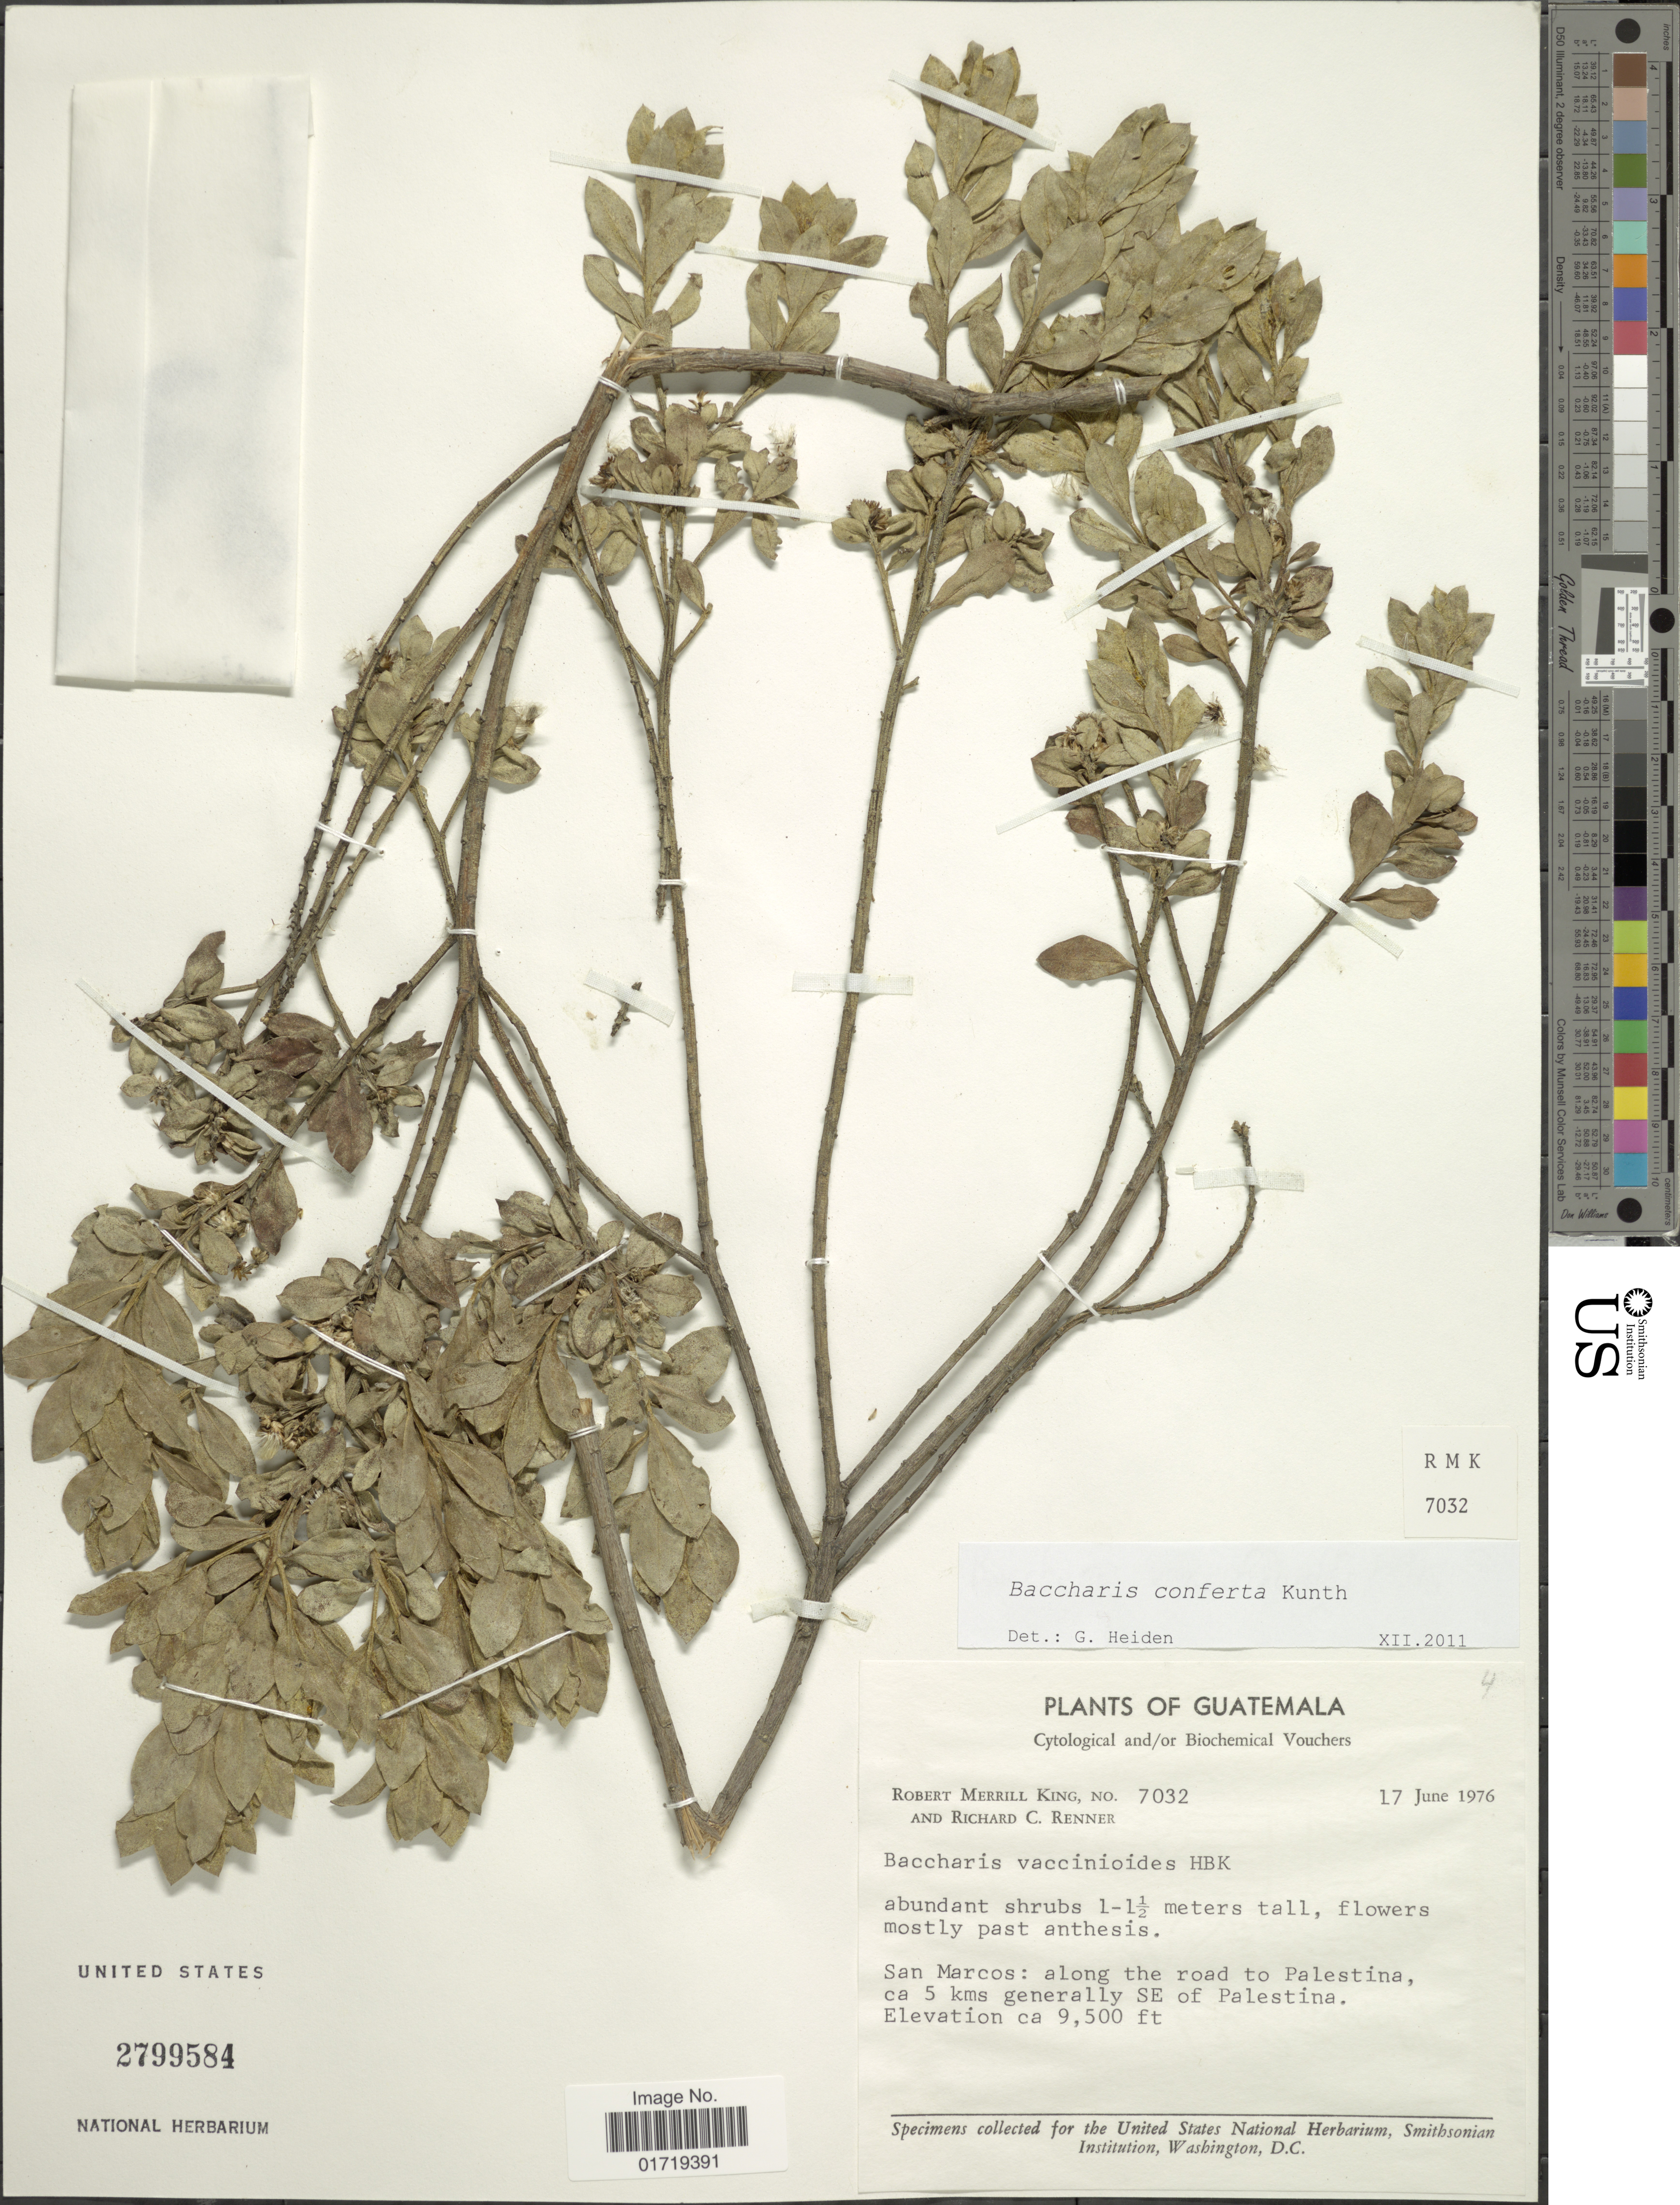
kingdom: Plantae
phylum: Tracheophyta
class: Magnoliopsida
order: Asterales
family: Asteraceae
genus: Baccharis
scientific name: Baccharis conferta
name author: Kunth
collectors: R. M. King & R. C. Renner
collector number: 7032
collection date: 1976-06-17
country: Guatemala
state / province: San Marcos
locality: San Marcos: along the road to Palestina, 5 kms generally SE of Palestina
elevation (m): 2896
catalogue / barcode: US 2799584